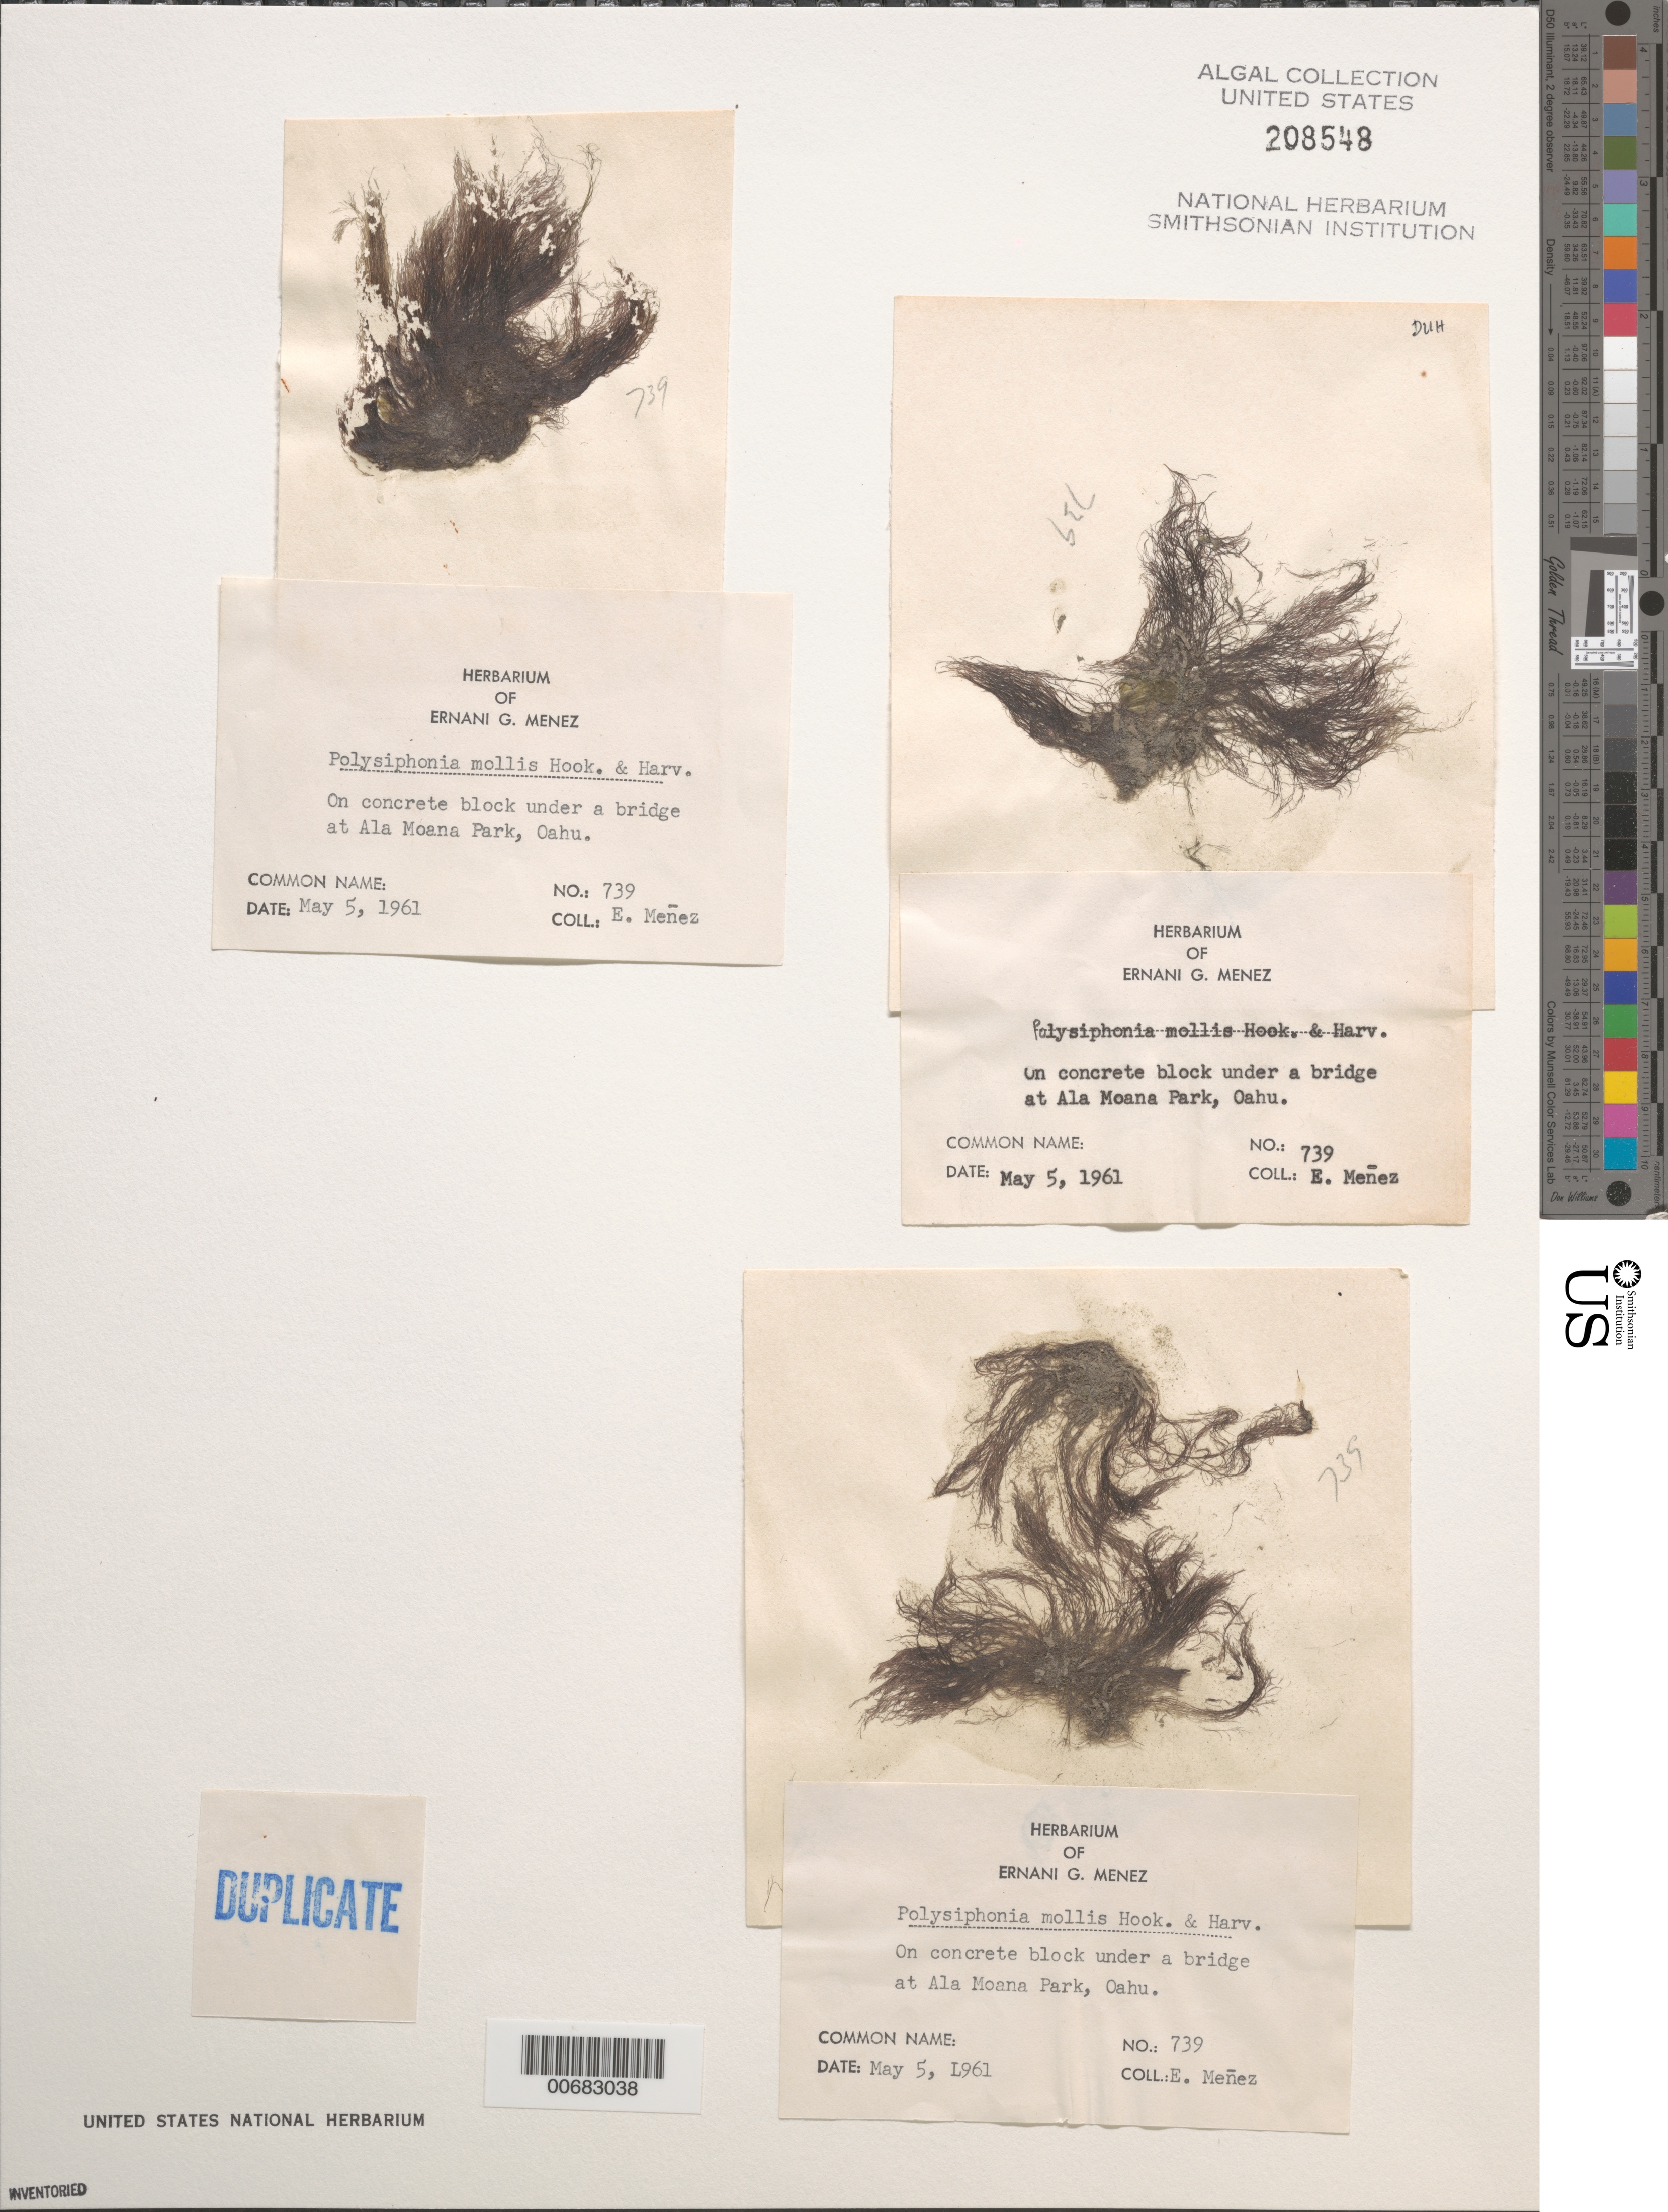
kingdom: Plantae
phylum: Rhodophyta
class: Florideophyceae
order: Ceramiales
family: Rhodomelaceae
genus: Polysiphonia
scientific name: Polysiphonia mollis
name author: Hook. f. & Harv.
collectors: Meñez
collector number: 739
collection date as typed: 05 May 1961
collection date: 1961-05-05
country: United States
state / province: Hawaii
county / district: Honolulu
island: Oahu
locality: Ala Moana Park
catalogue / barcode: US 208548